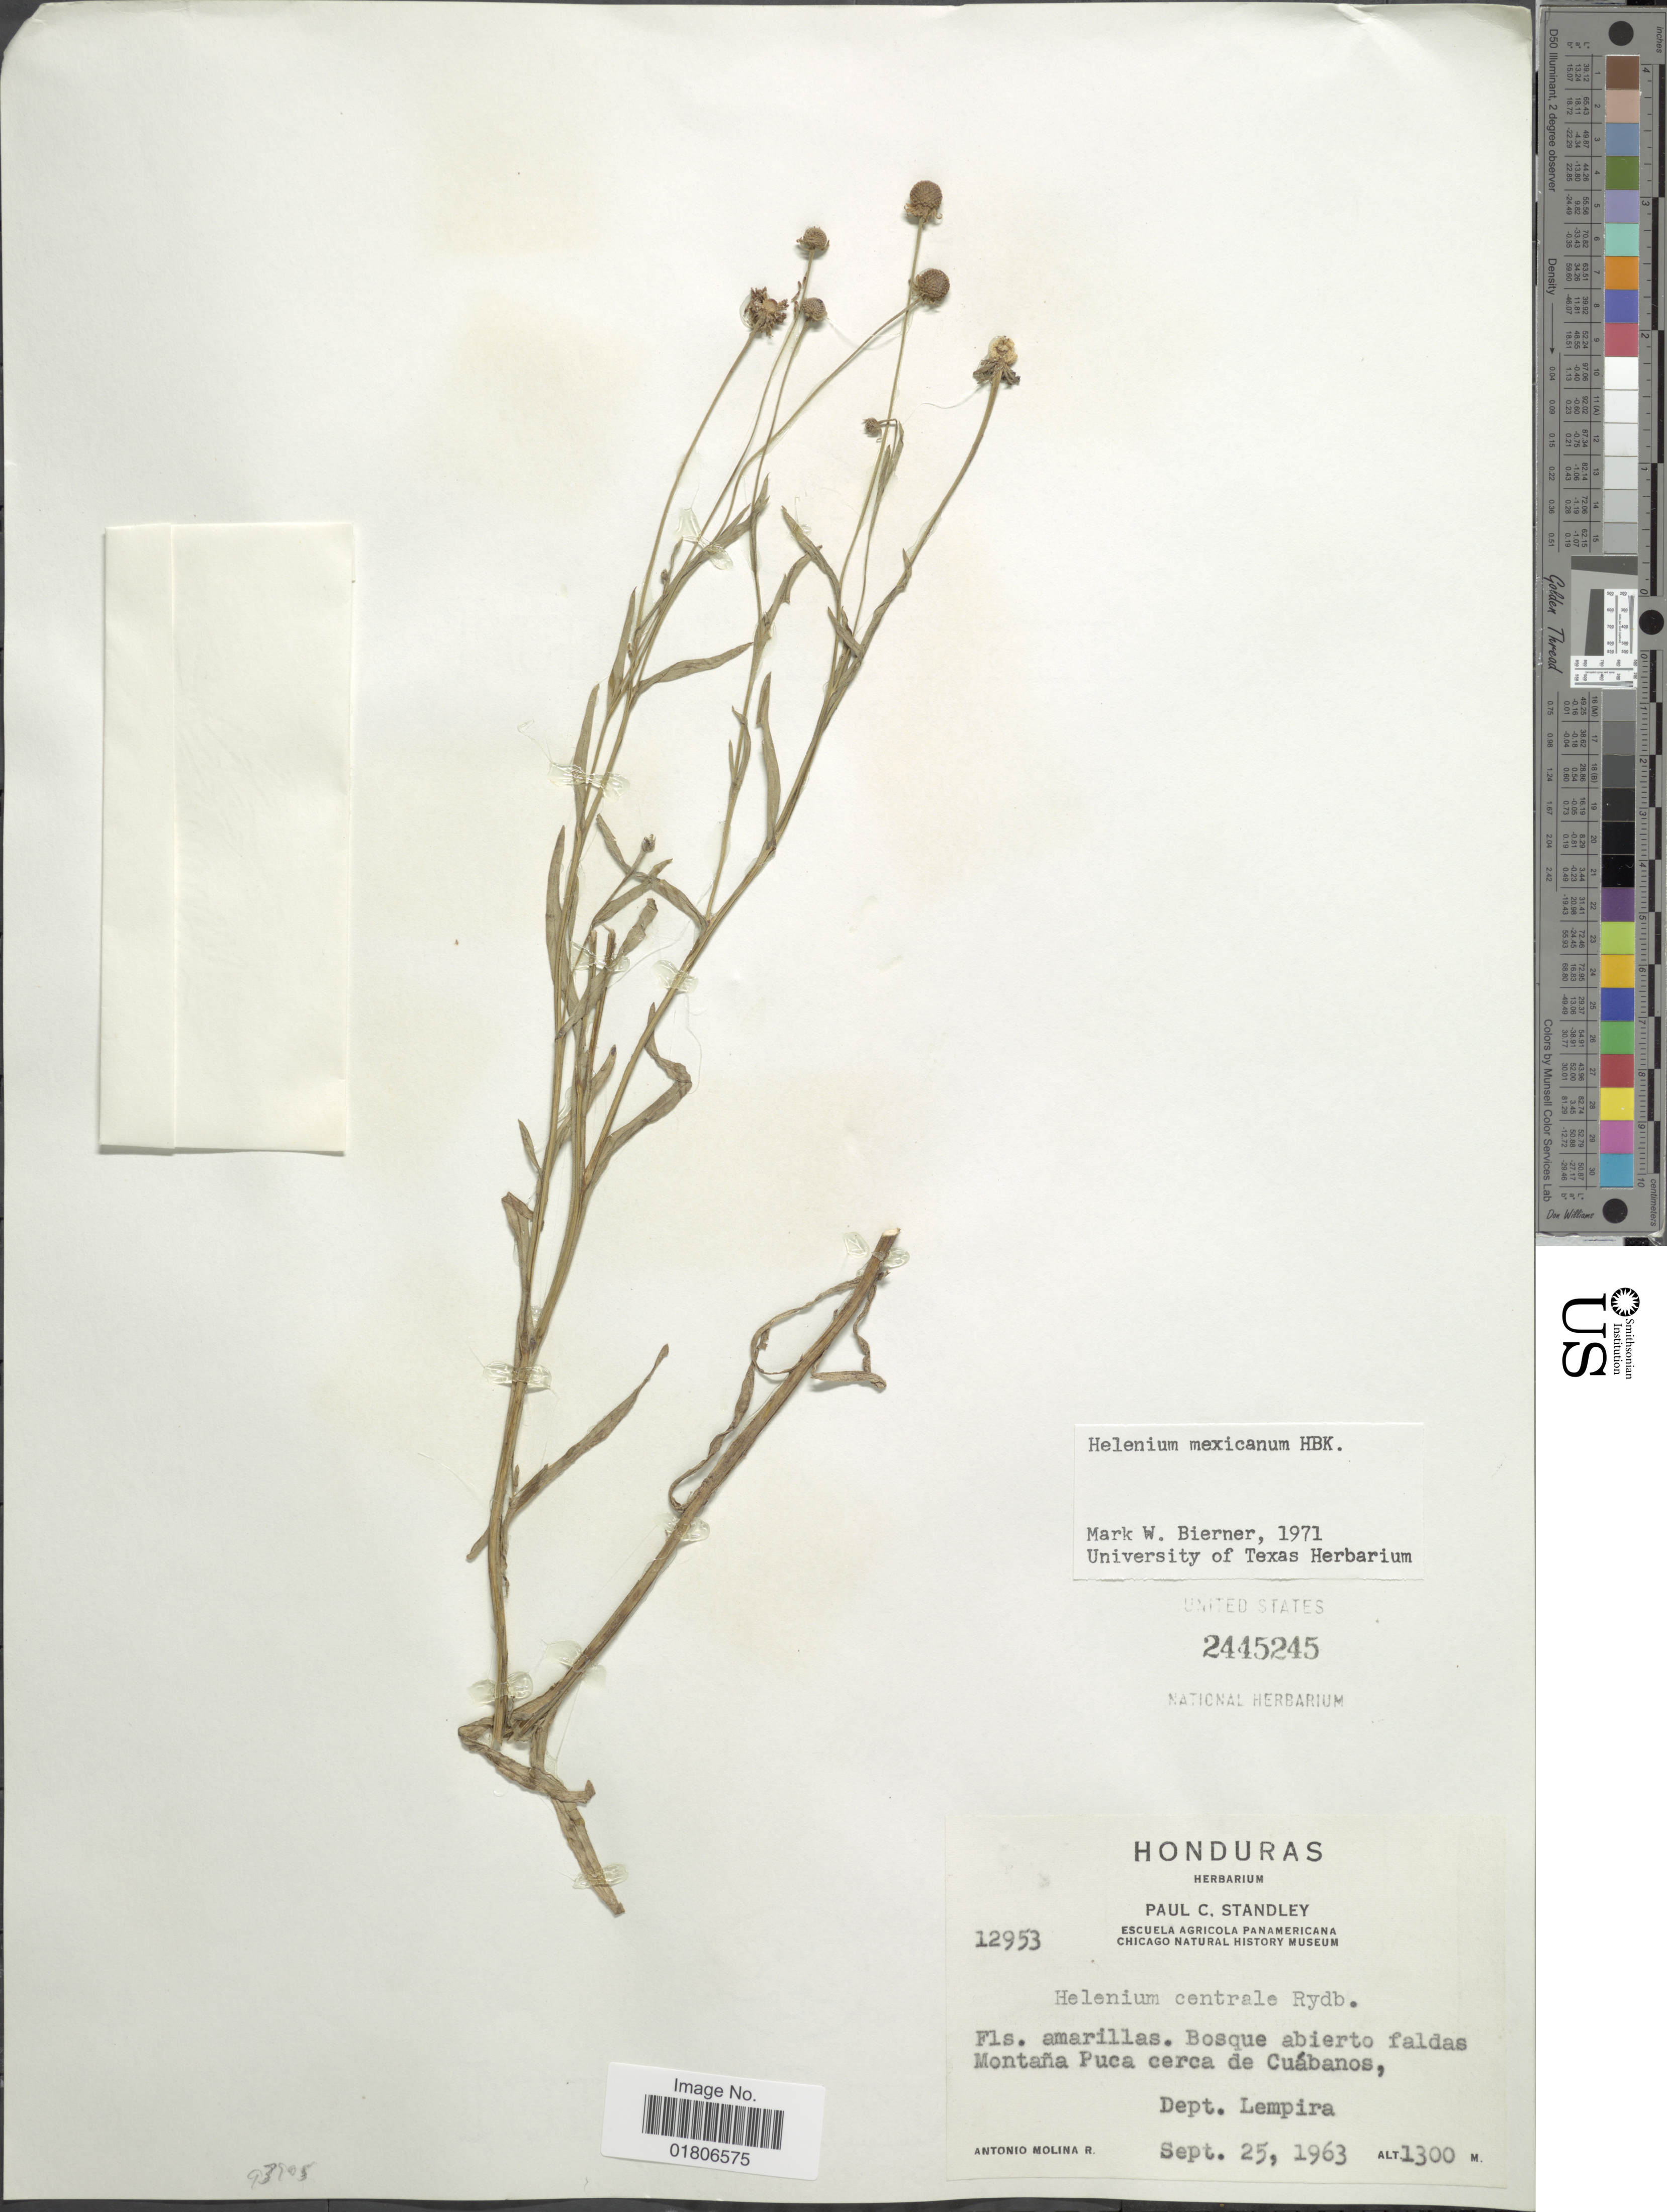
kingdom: Plantae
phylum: Tracheophyta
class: Magnoliopsida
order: Asterales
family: Asteraceae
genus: Helenium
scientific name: Helenium mexicanum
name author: Kunth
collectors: A. Molina R.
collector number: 12953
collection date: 1963-09-25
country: Honduras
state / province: Lempira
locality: Montaña Puca cerca de Cuábanos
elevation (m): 1300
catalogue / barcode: US 2445245